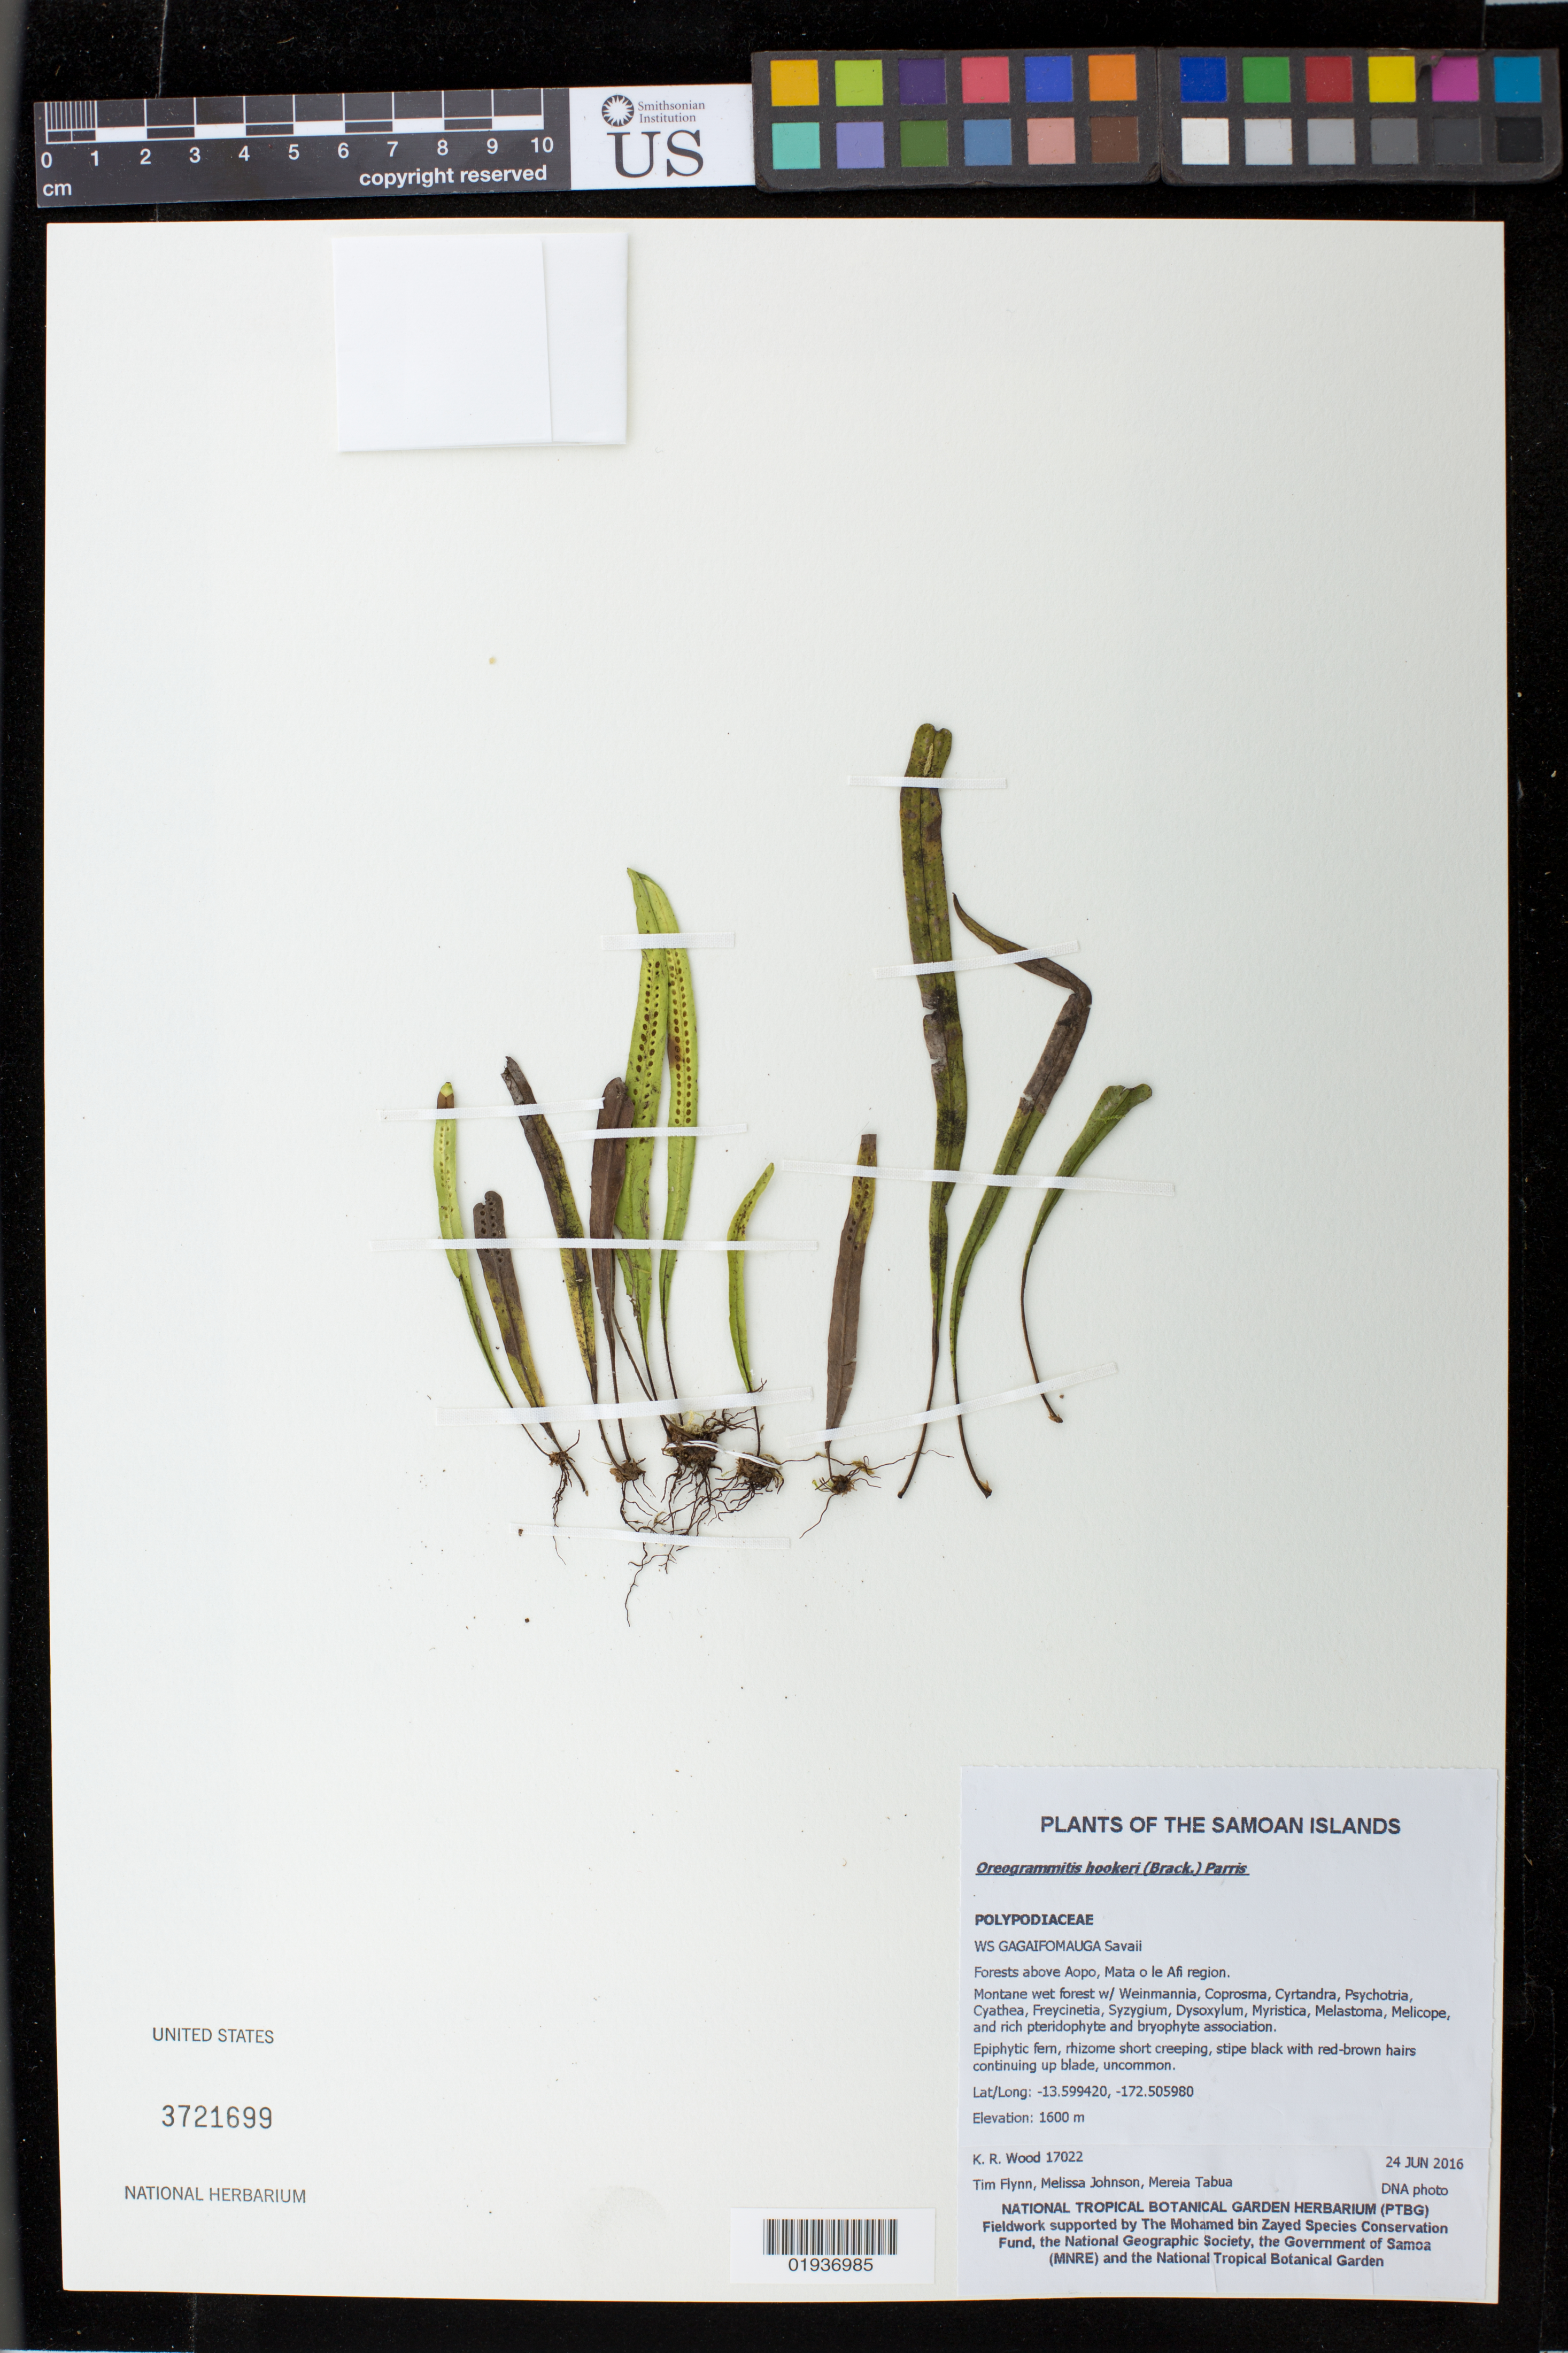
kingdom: Plantae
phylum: Tracheophyta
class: Polypodiopsida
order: Polypodiales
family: Polypodiaceae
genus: Oreogrammitis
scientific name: Oreogrammitis hookeri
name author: (Brack.) Parris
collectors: T. W. Flynn, K. R. Wood, M. Johnson & M. Tabua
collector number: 17022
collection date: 2016-06-24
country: Samoa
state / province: Gagaifomauga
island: Savai'i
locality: Gagaifomauga District, forests above Aopo, Mata o le Afi region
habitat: Montane wet forest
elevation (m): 1600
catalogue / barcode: US 3721699